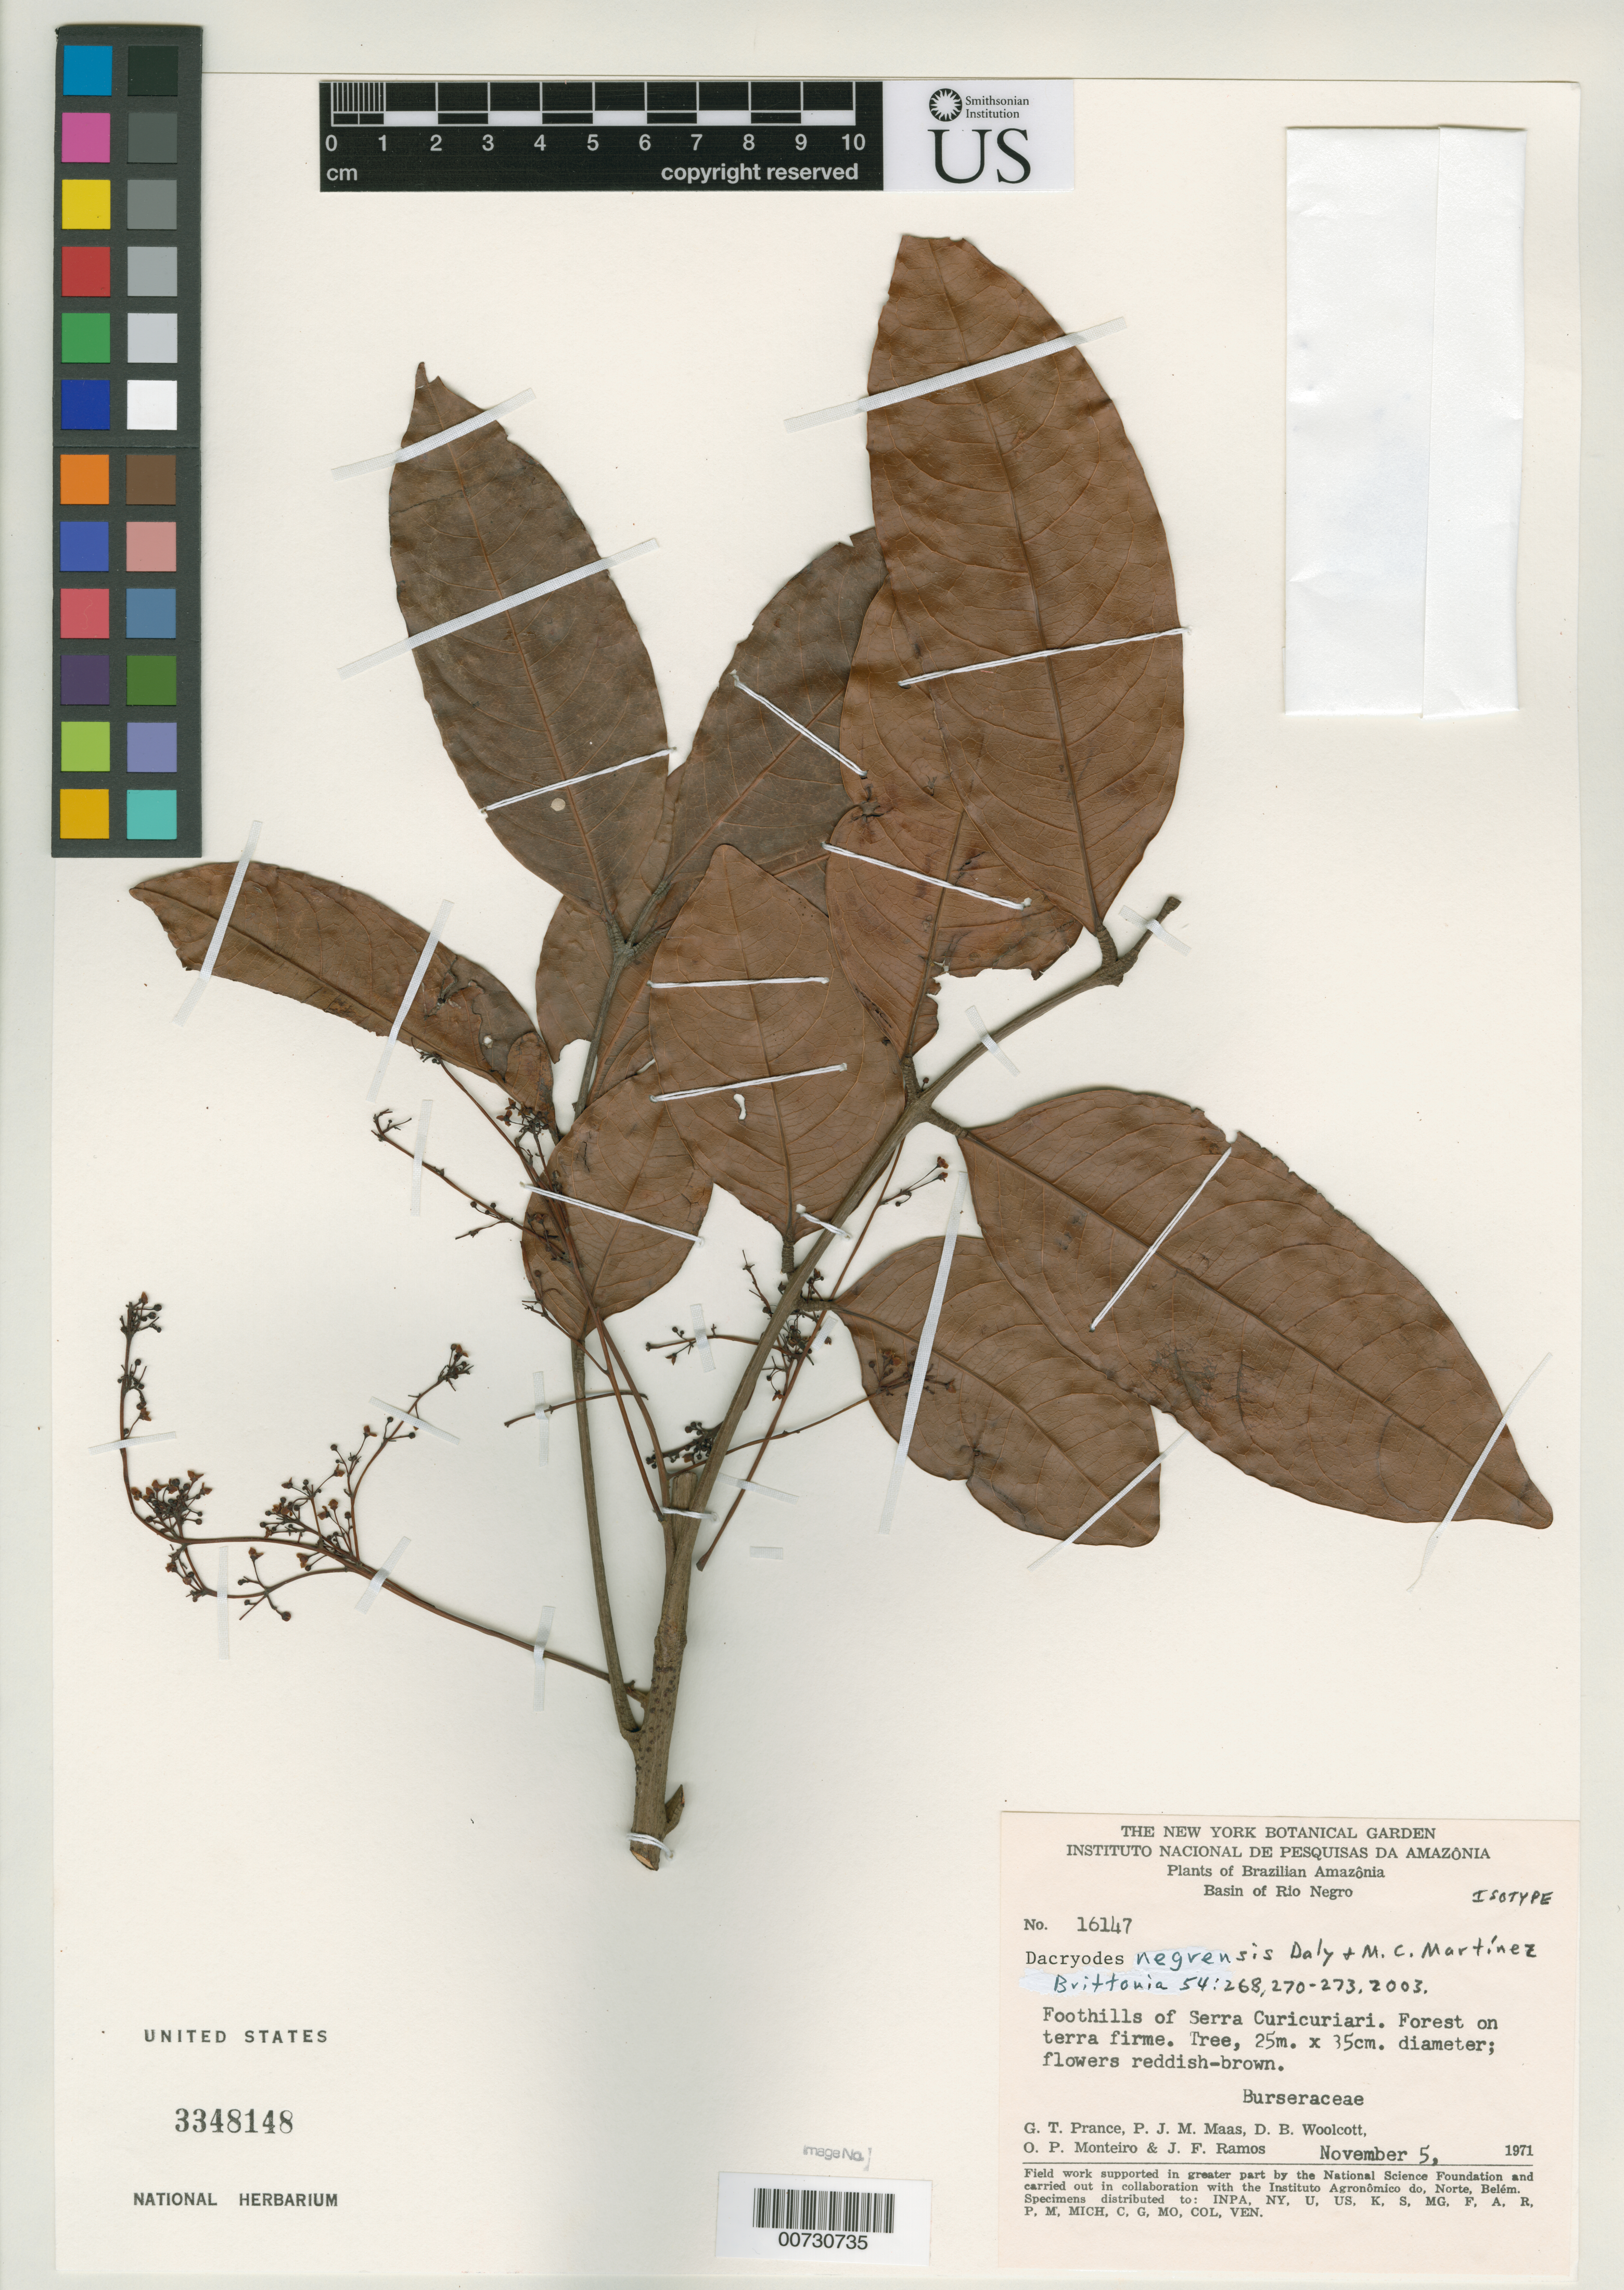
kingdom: Plantae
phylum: Tracheophyta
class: Magnoliopsida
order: Sapindales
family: Burseraceae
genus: Dacryodes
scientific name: Dacryodes negrensis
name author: Daly & M.C. Martínez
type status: Isotype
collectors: G. T. Prance, P. Maas, D. B. Woolcott, O. P. Monteiro & J. F. Ramos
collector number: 16147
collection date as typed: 05 Nov 1971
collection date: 1971-11-05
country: Brazil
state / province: Amazonas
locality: Foothills of Serra Curicuriari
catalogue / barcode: US 3348148